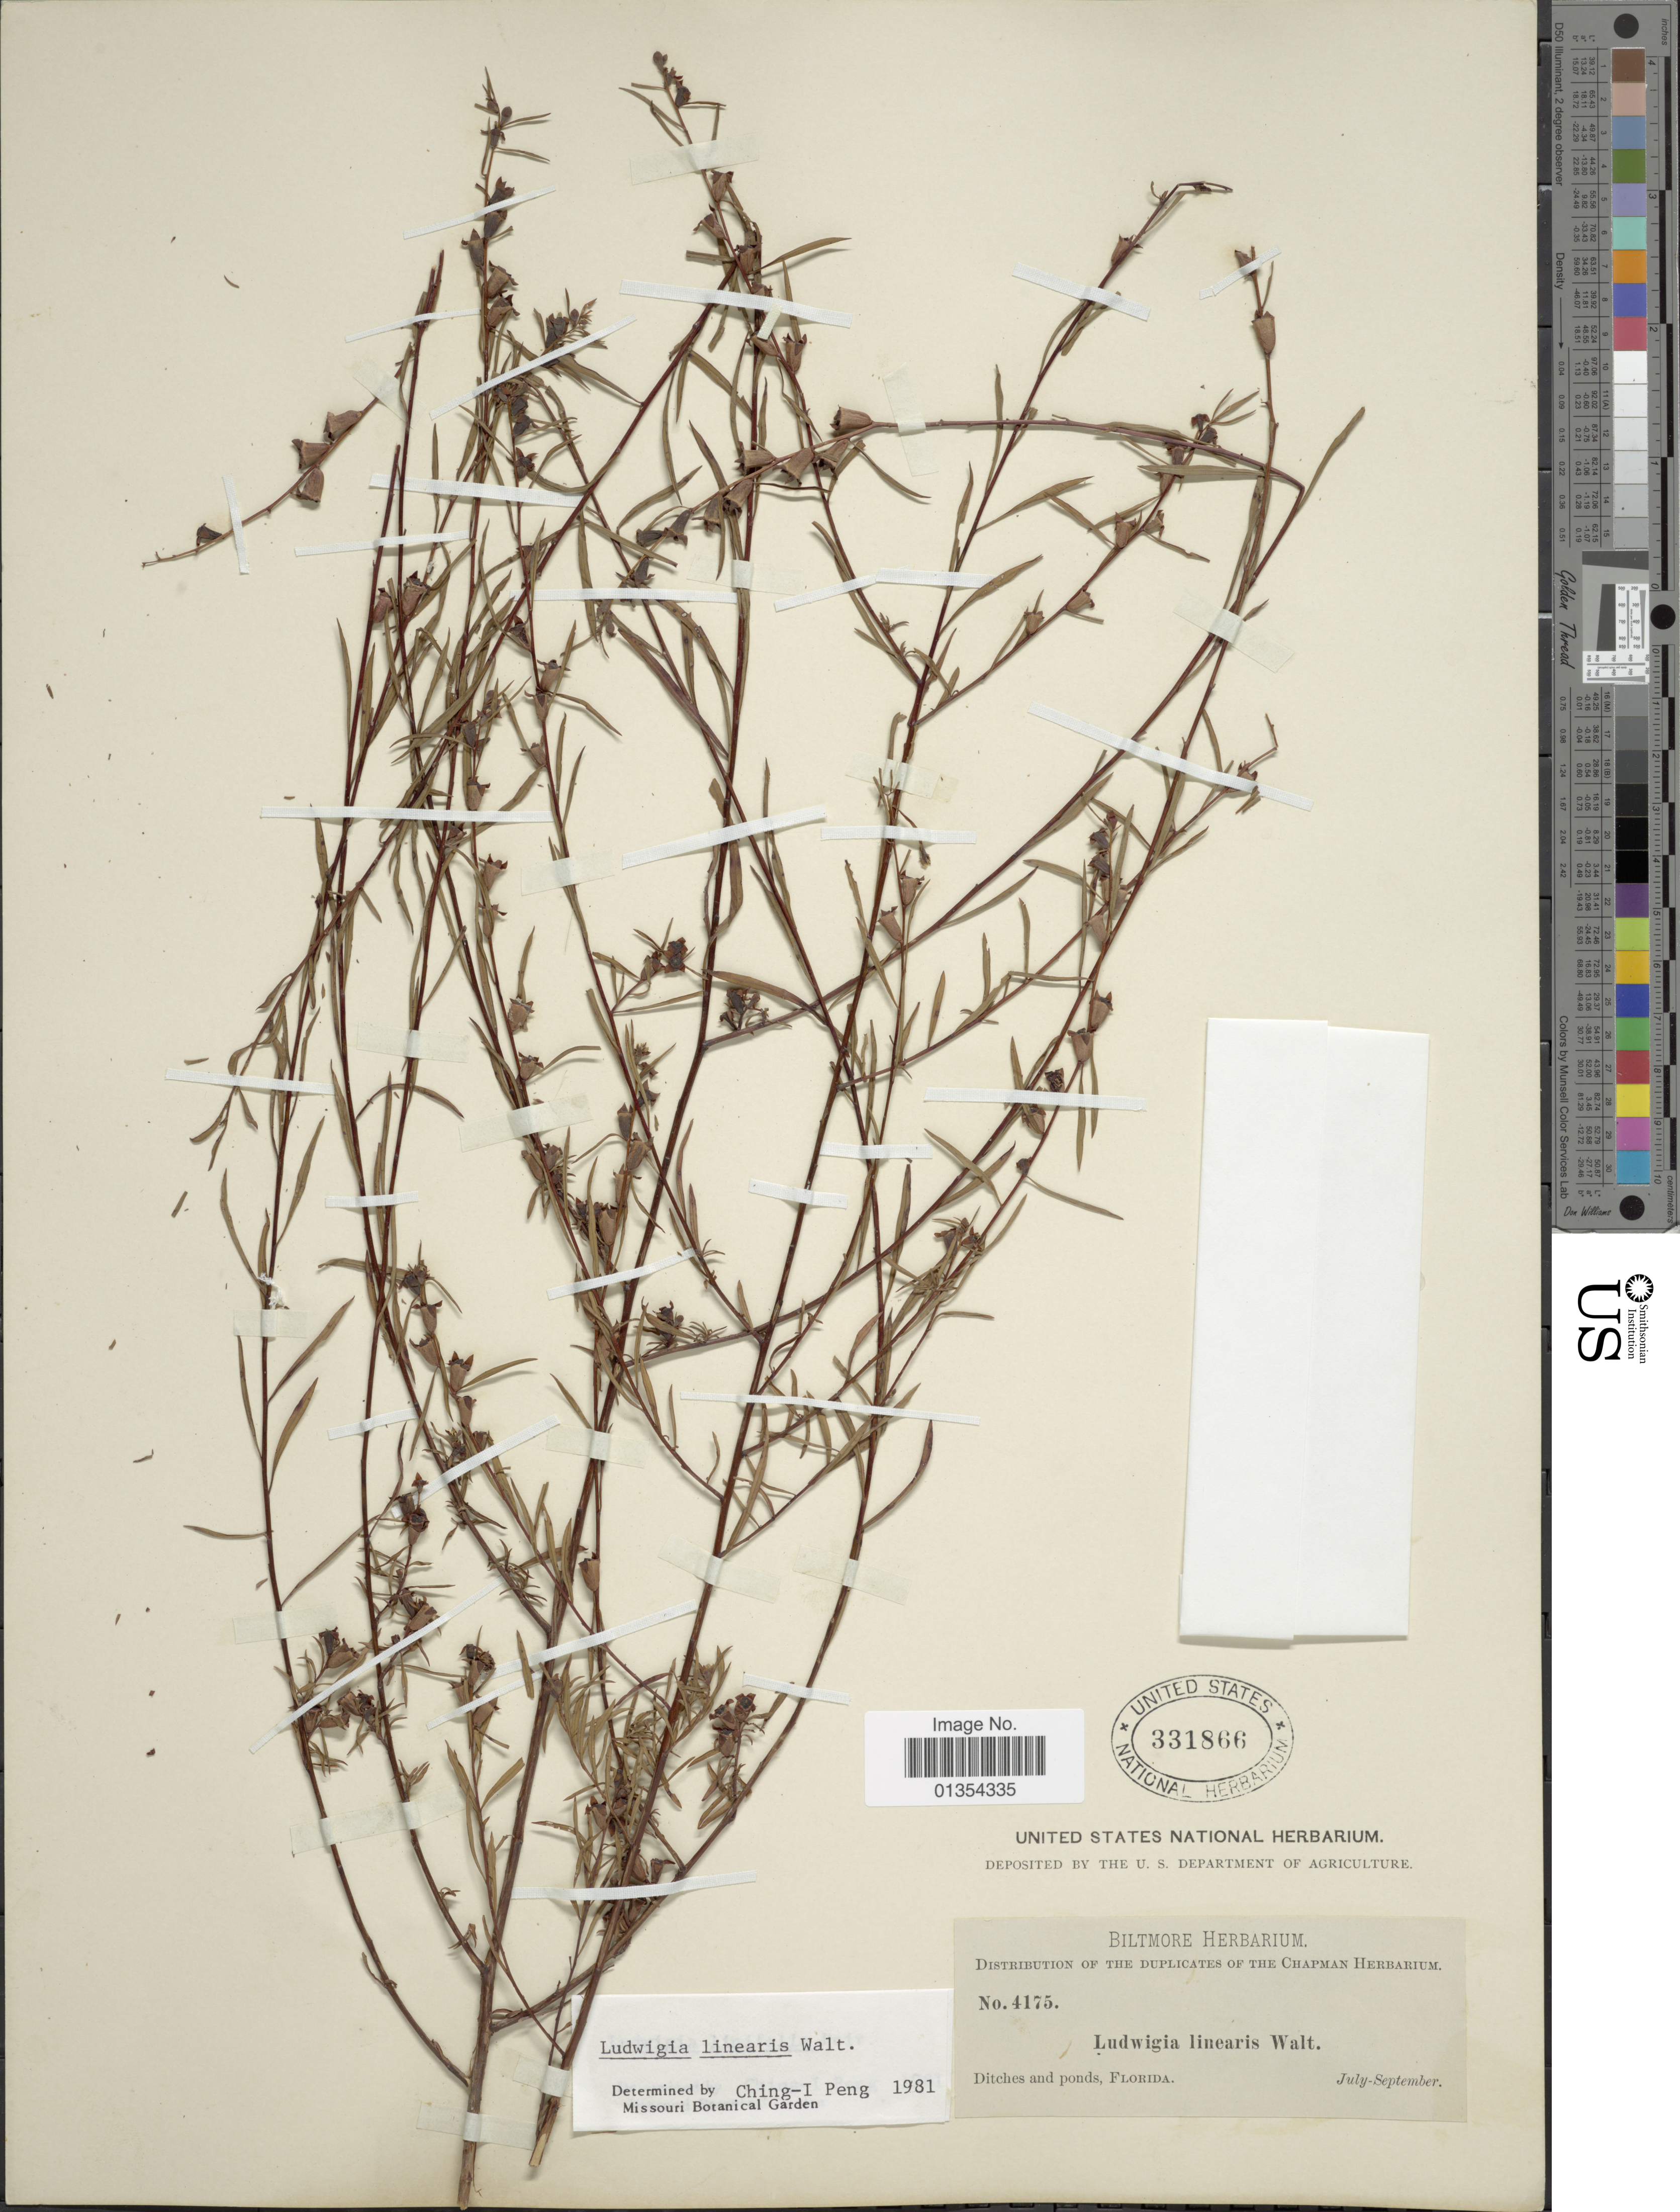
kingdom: Plantae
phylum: Tracheophyta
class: Magnoliopsida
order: Myrtales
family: Onagraceae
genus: Ludwigia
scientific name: Ludwigia linearis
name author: Walter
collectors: ex herb. Biltmore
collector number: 4175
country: United States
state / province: Florida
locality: Ditches and ponds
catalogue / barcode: US 331866